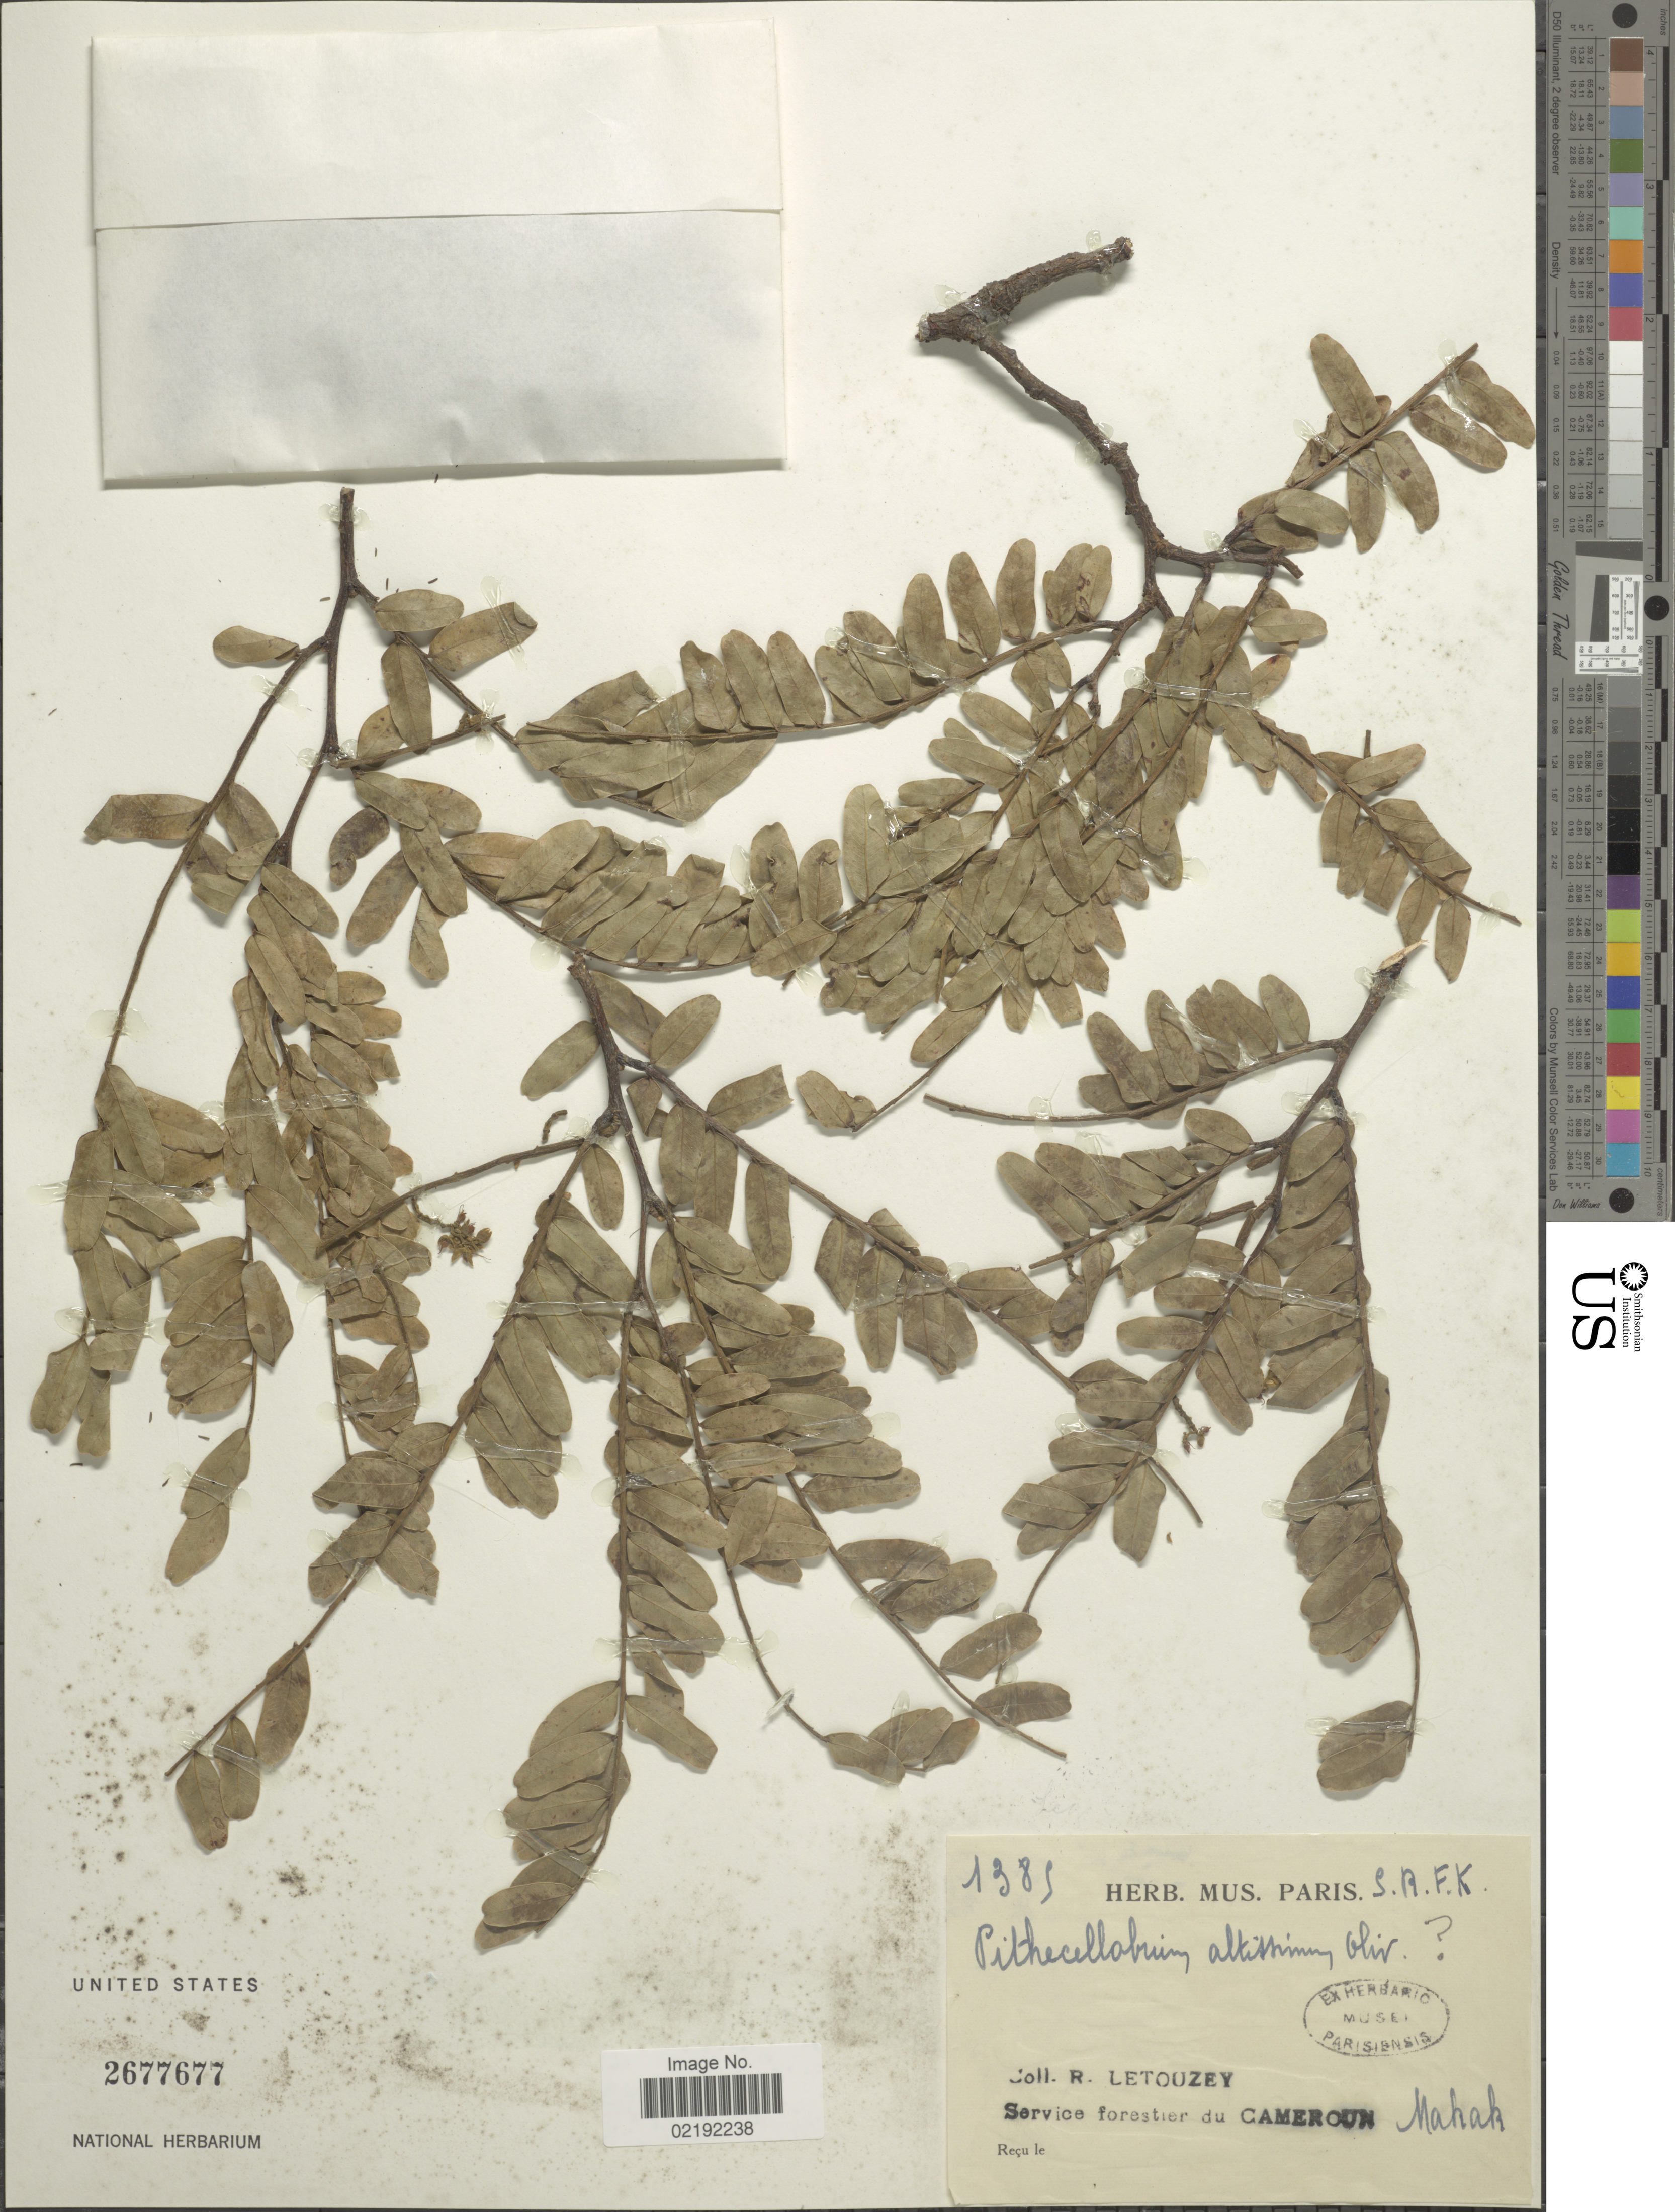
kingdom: Plantae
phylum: Tracheophyta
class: Magnoliopsida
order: Fabales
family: Fabaceae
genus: Pithecellobium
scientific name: Pithecellobium sp.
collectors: R. Letouzey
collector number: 1385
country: Cameroon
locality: Makak.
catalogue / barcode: US 2677677